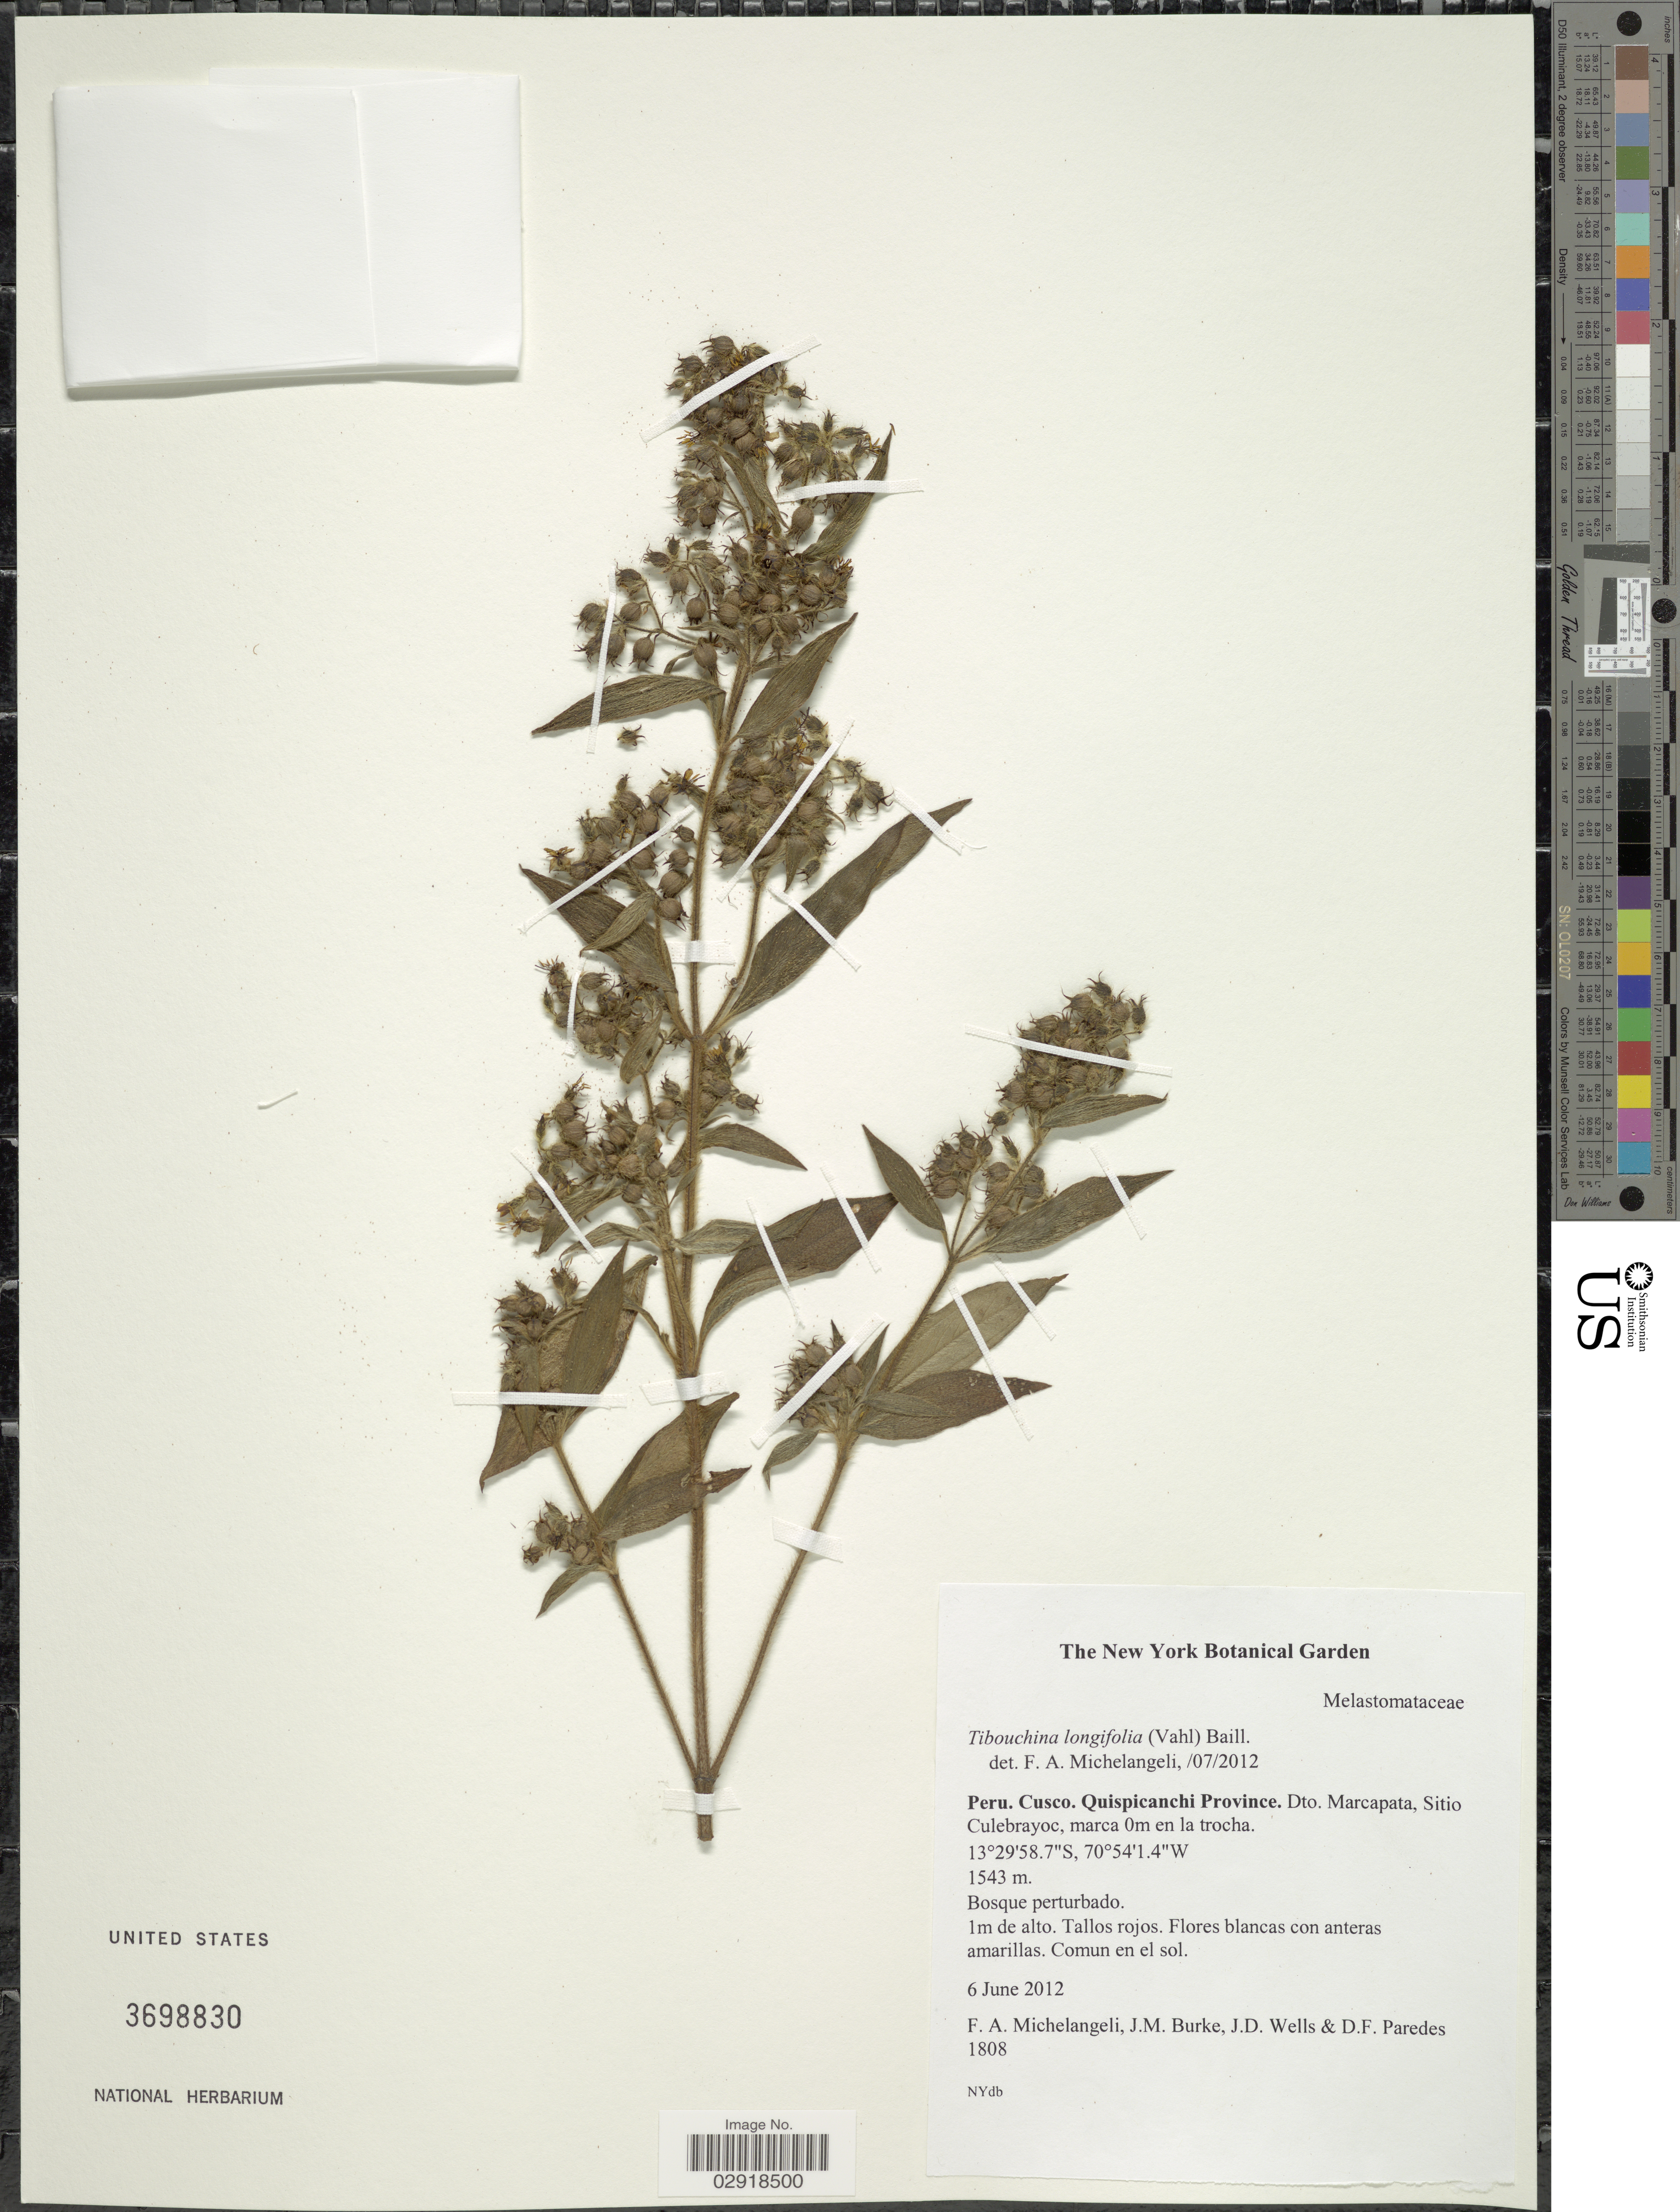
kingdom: Plantae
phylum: Tracheophyta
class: Magnoliopsida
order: Myrtales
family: Melastomataceae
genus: Chaetogastra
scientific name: Chaetogastra longifolia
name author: (Vahl) DC.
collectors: F. A. Michelangeli, Jac. M. Burke, J. Wells & D. Paredes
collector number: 1808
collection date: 2012-06-06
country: Peru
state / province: Cusco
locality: Quispicanchi Province. Dto. Marcapata, Sitio Culebrayoc.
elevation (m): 1543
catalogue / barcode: US 3698830